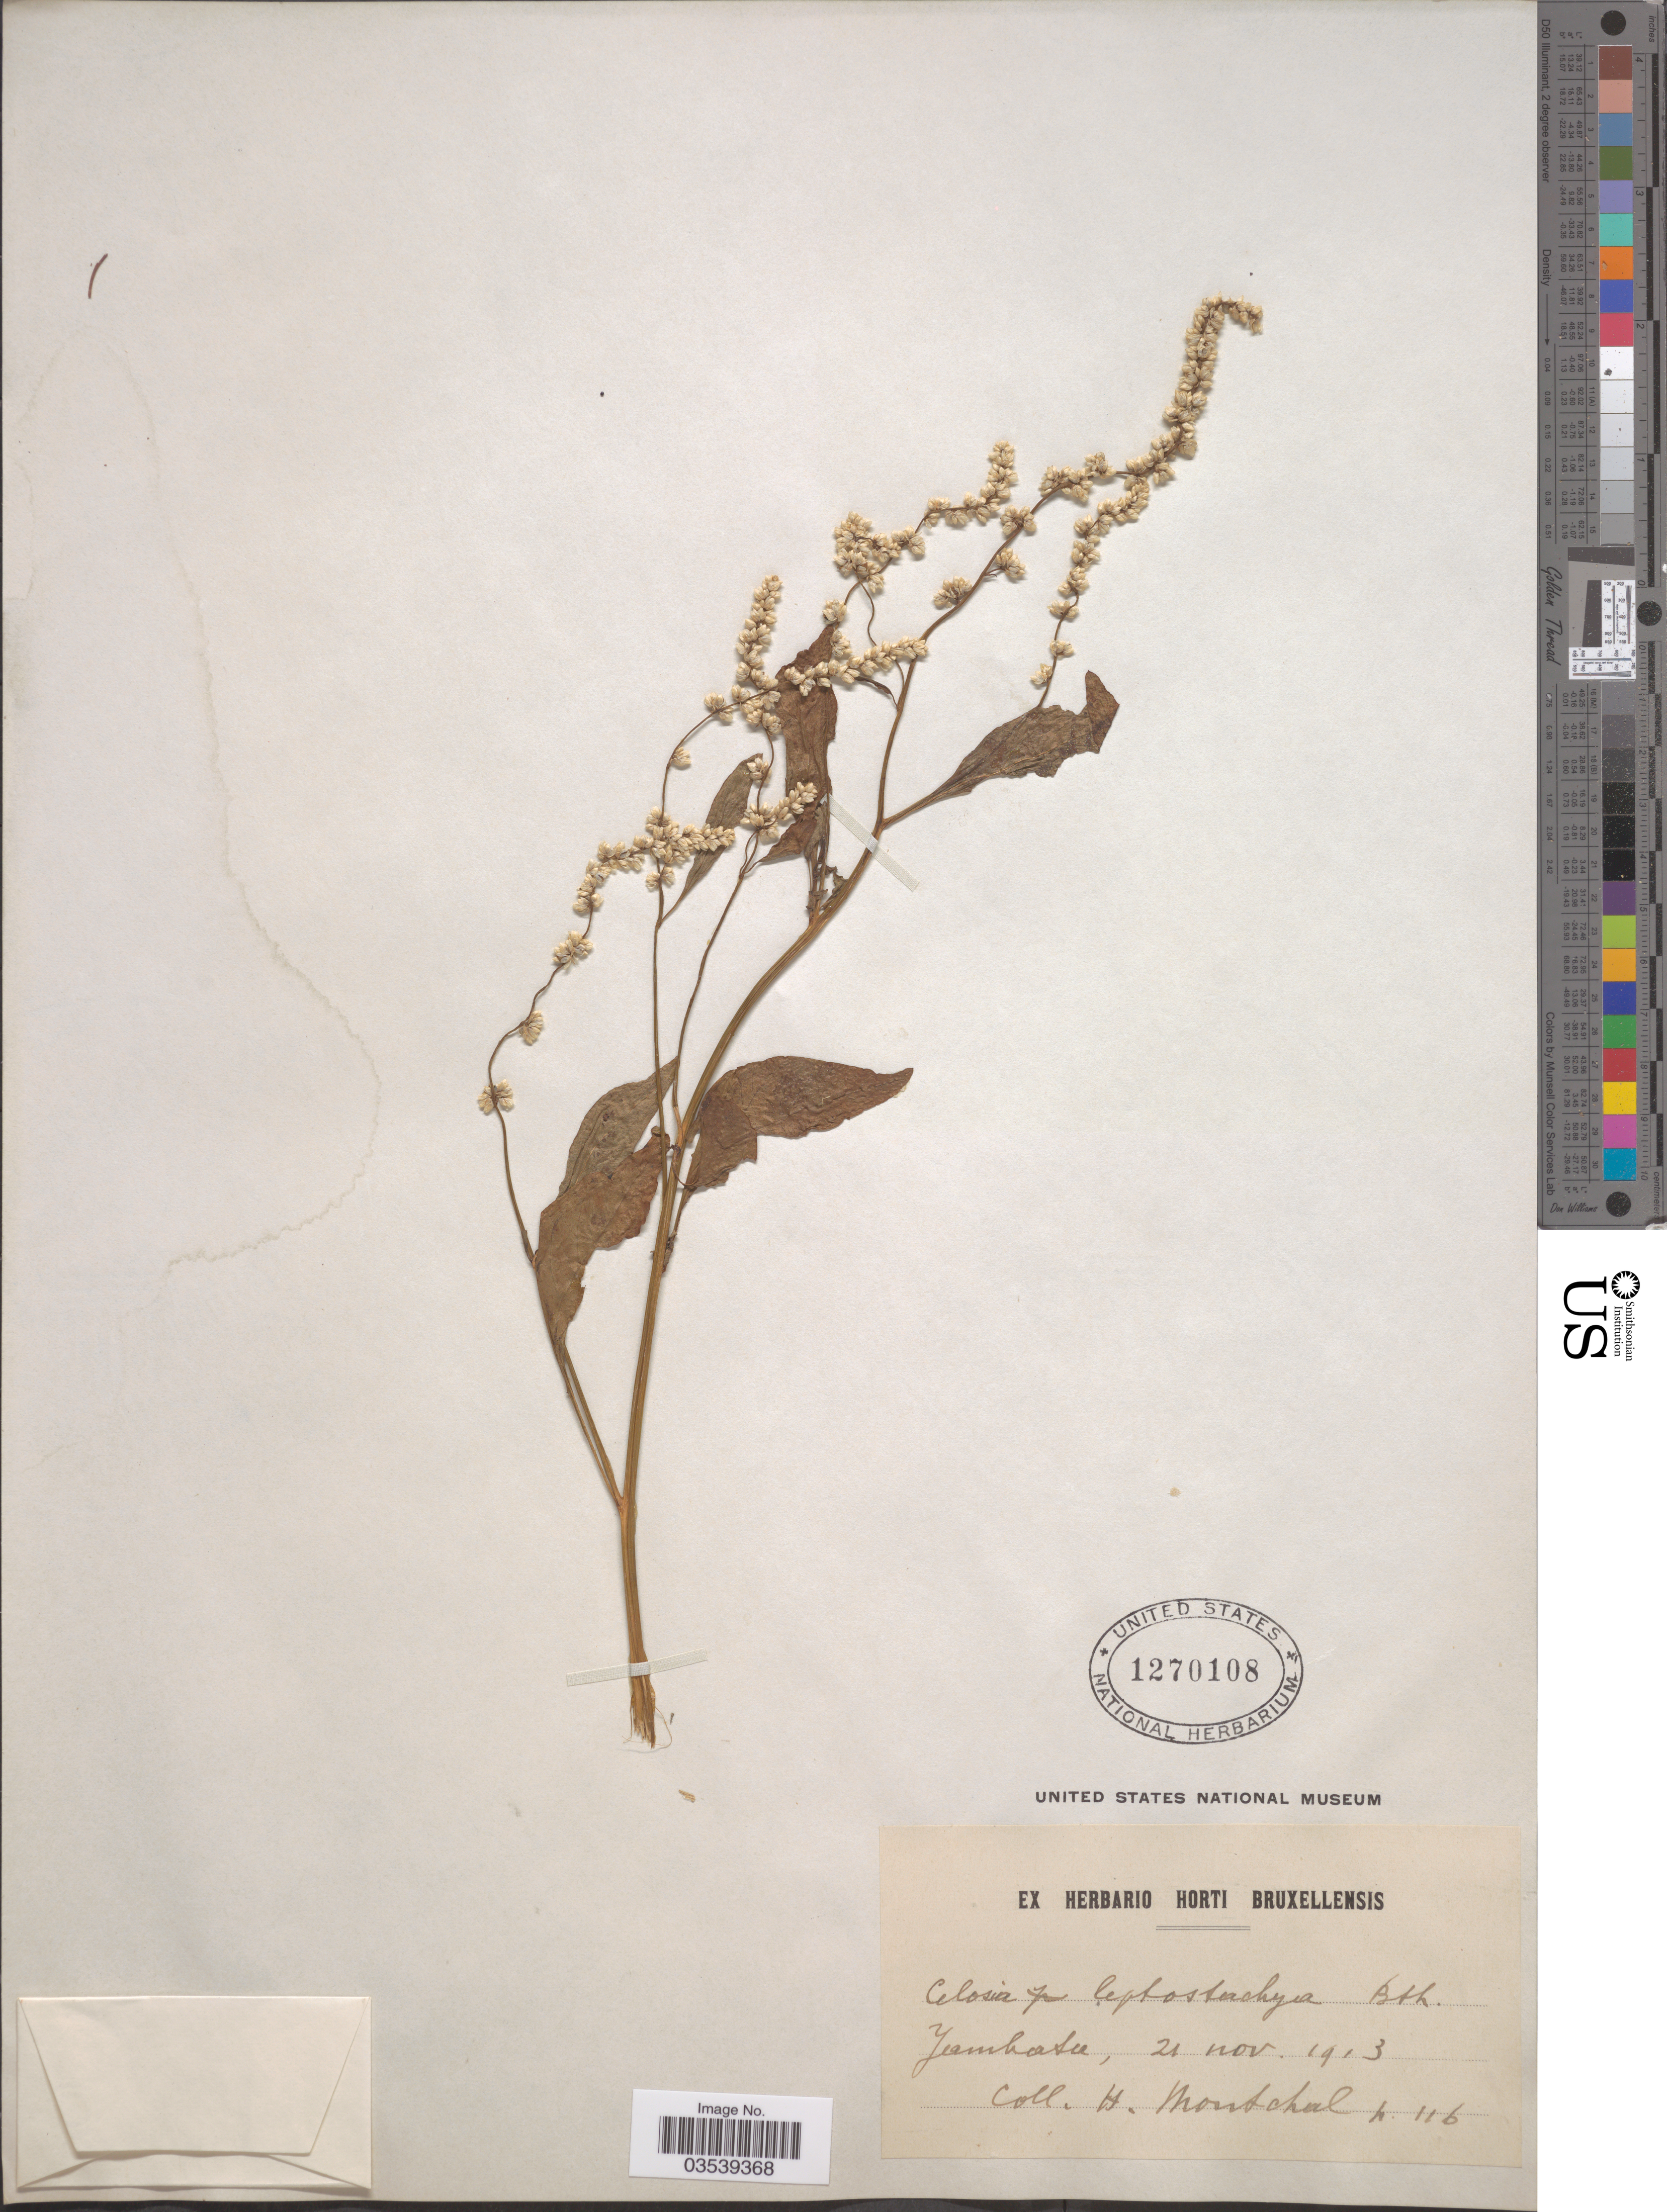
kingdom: Plantae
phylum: Tracheophyta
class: Magnoliopsida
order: Caryophyllales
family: Amaranthaceae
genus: Celosia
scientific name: Celosia leptostachya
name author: Benth.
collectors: H. Montchal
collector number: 116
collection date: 1913-11-21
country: Congo, Democratic Republic of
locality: Yambata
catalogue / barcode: US 1270108